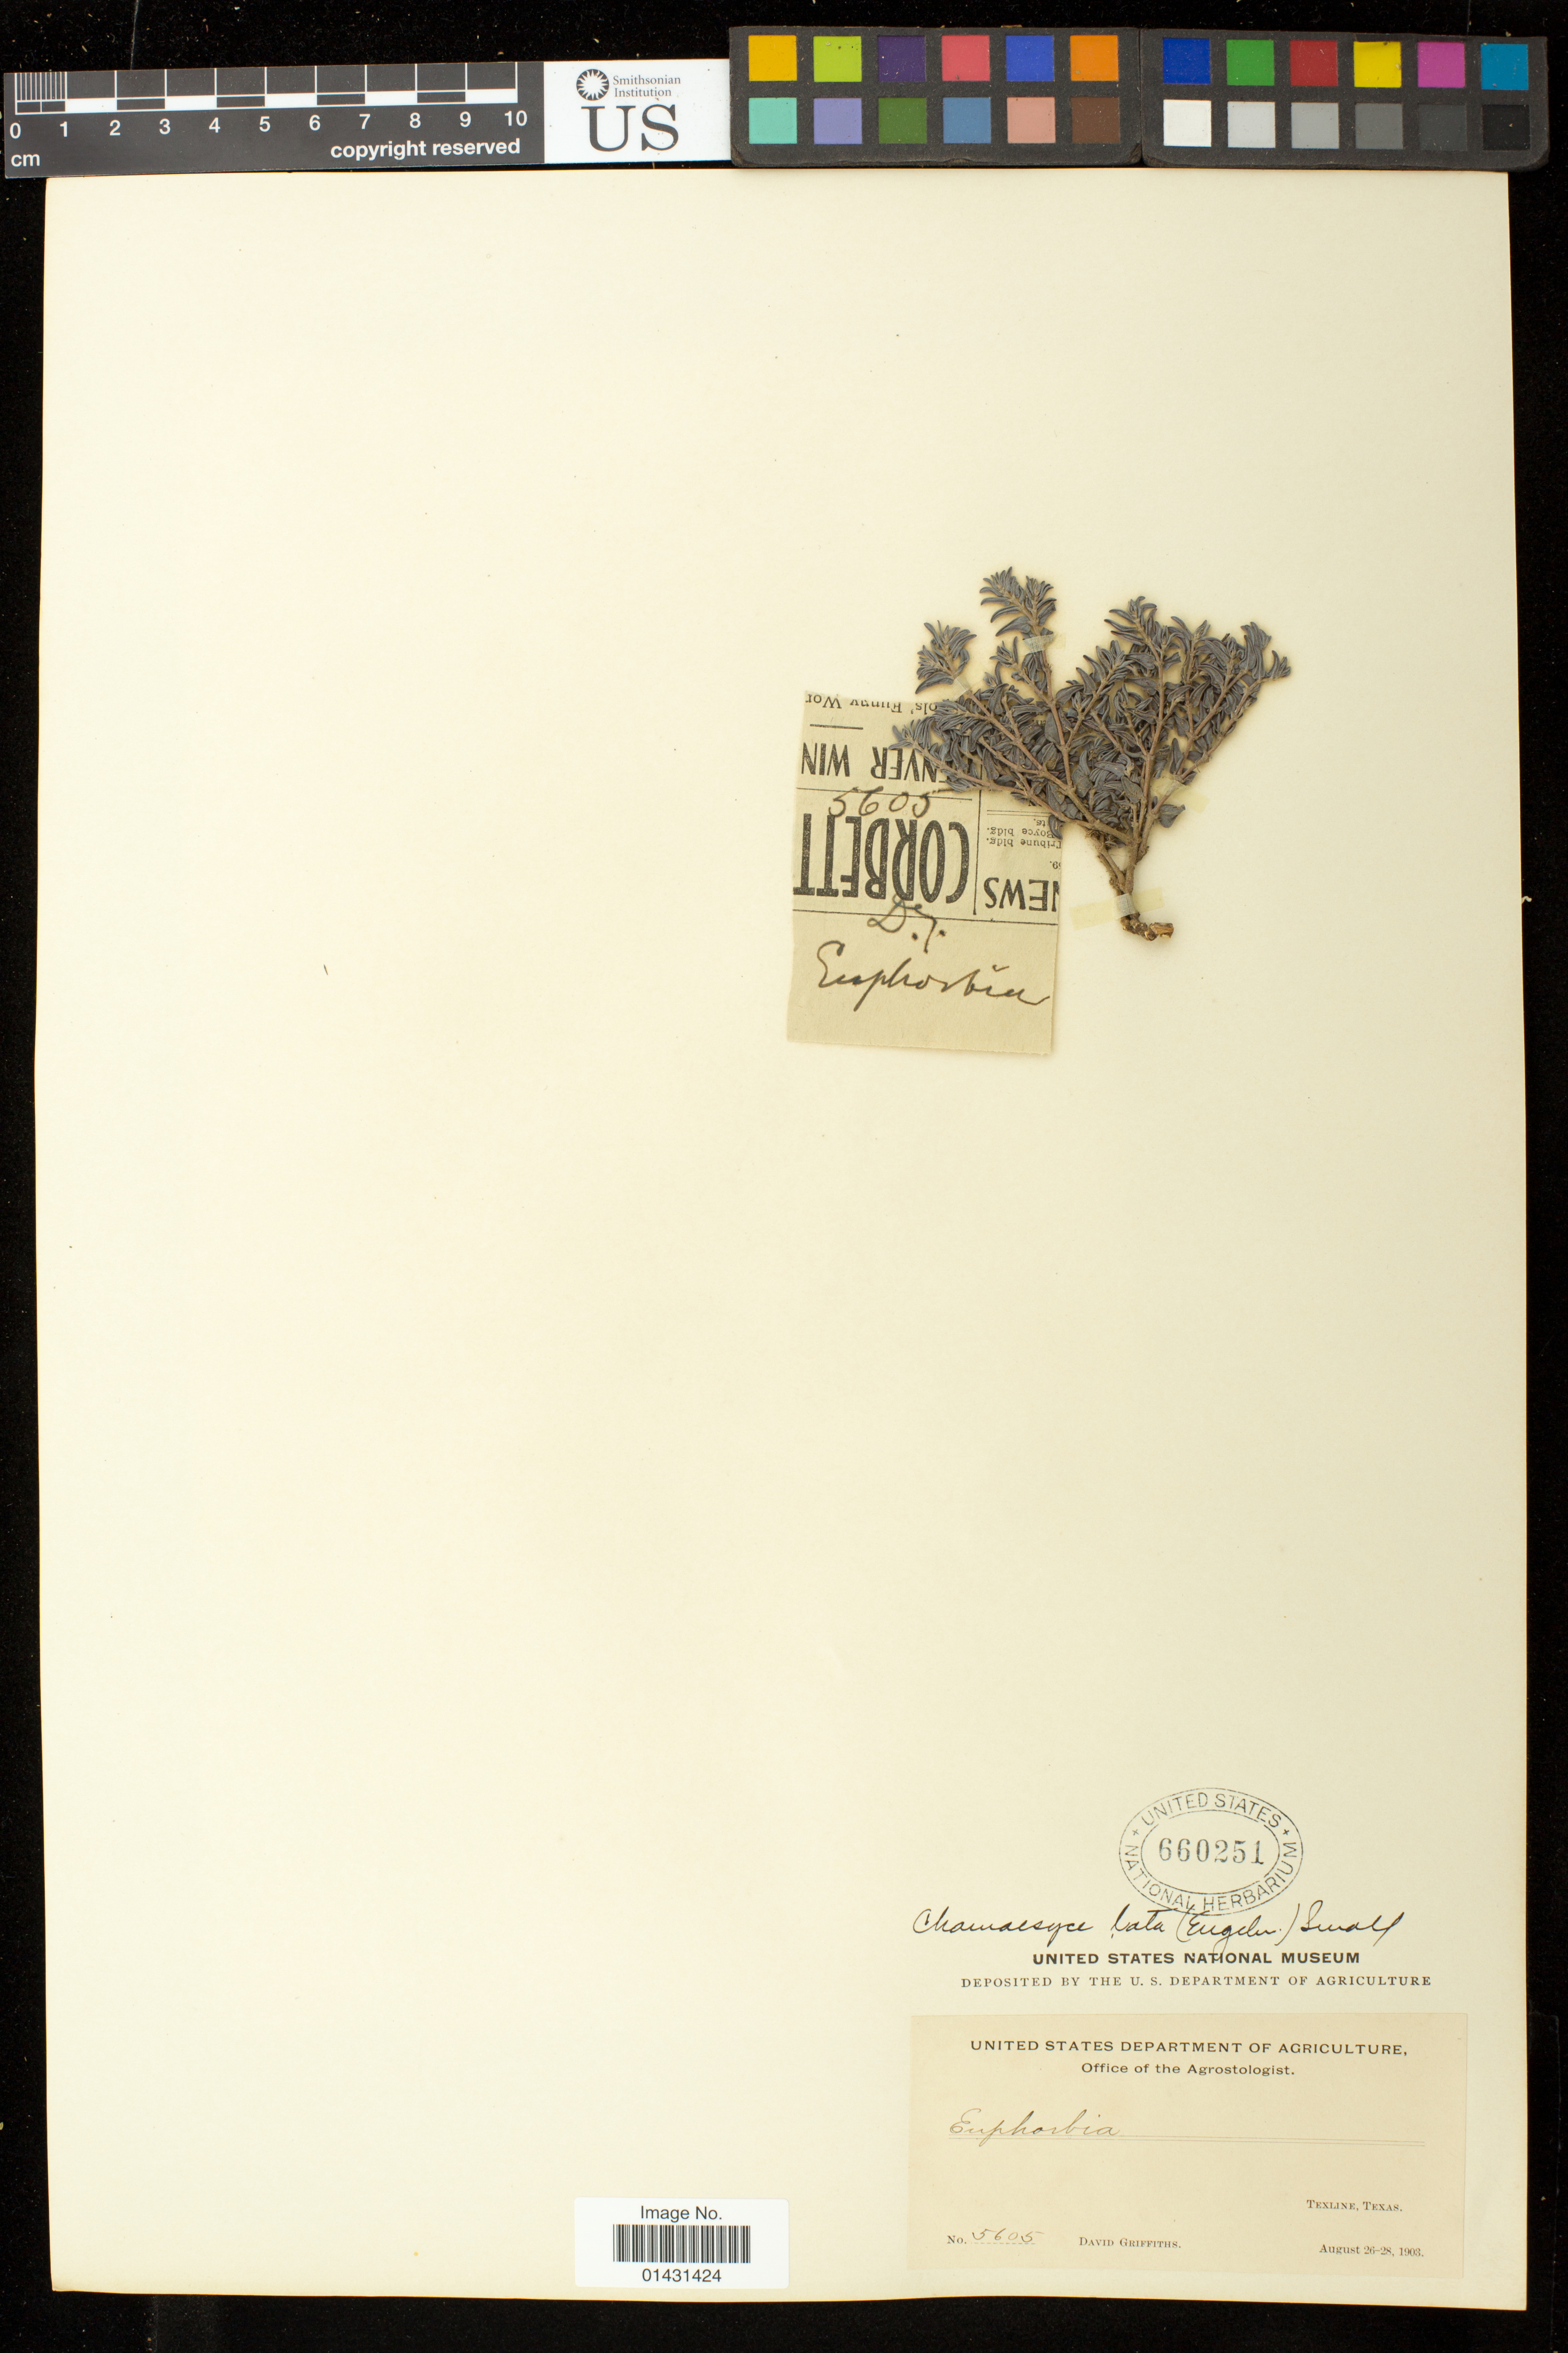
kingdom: Plantae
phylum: Tracheophyta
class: Magnoliopsida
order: Malpighiales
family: Euphorbiaceae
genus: Euphorbia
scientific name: Euphorbia laxa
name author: Drake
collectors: D. Griffiths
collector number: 5605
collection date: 1903-08-26/1903-08-28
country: United States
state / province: Texas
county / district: Dallam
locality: Texline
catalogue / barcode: US 660251